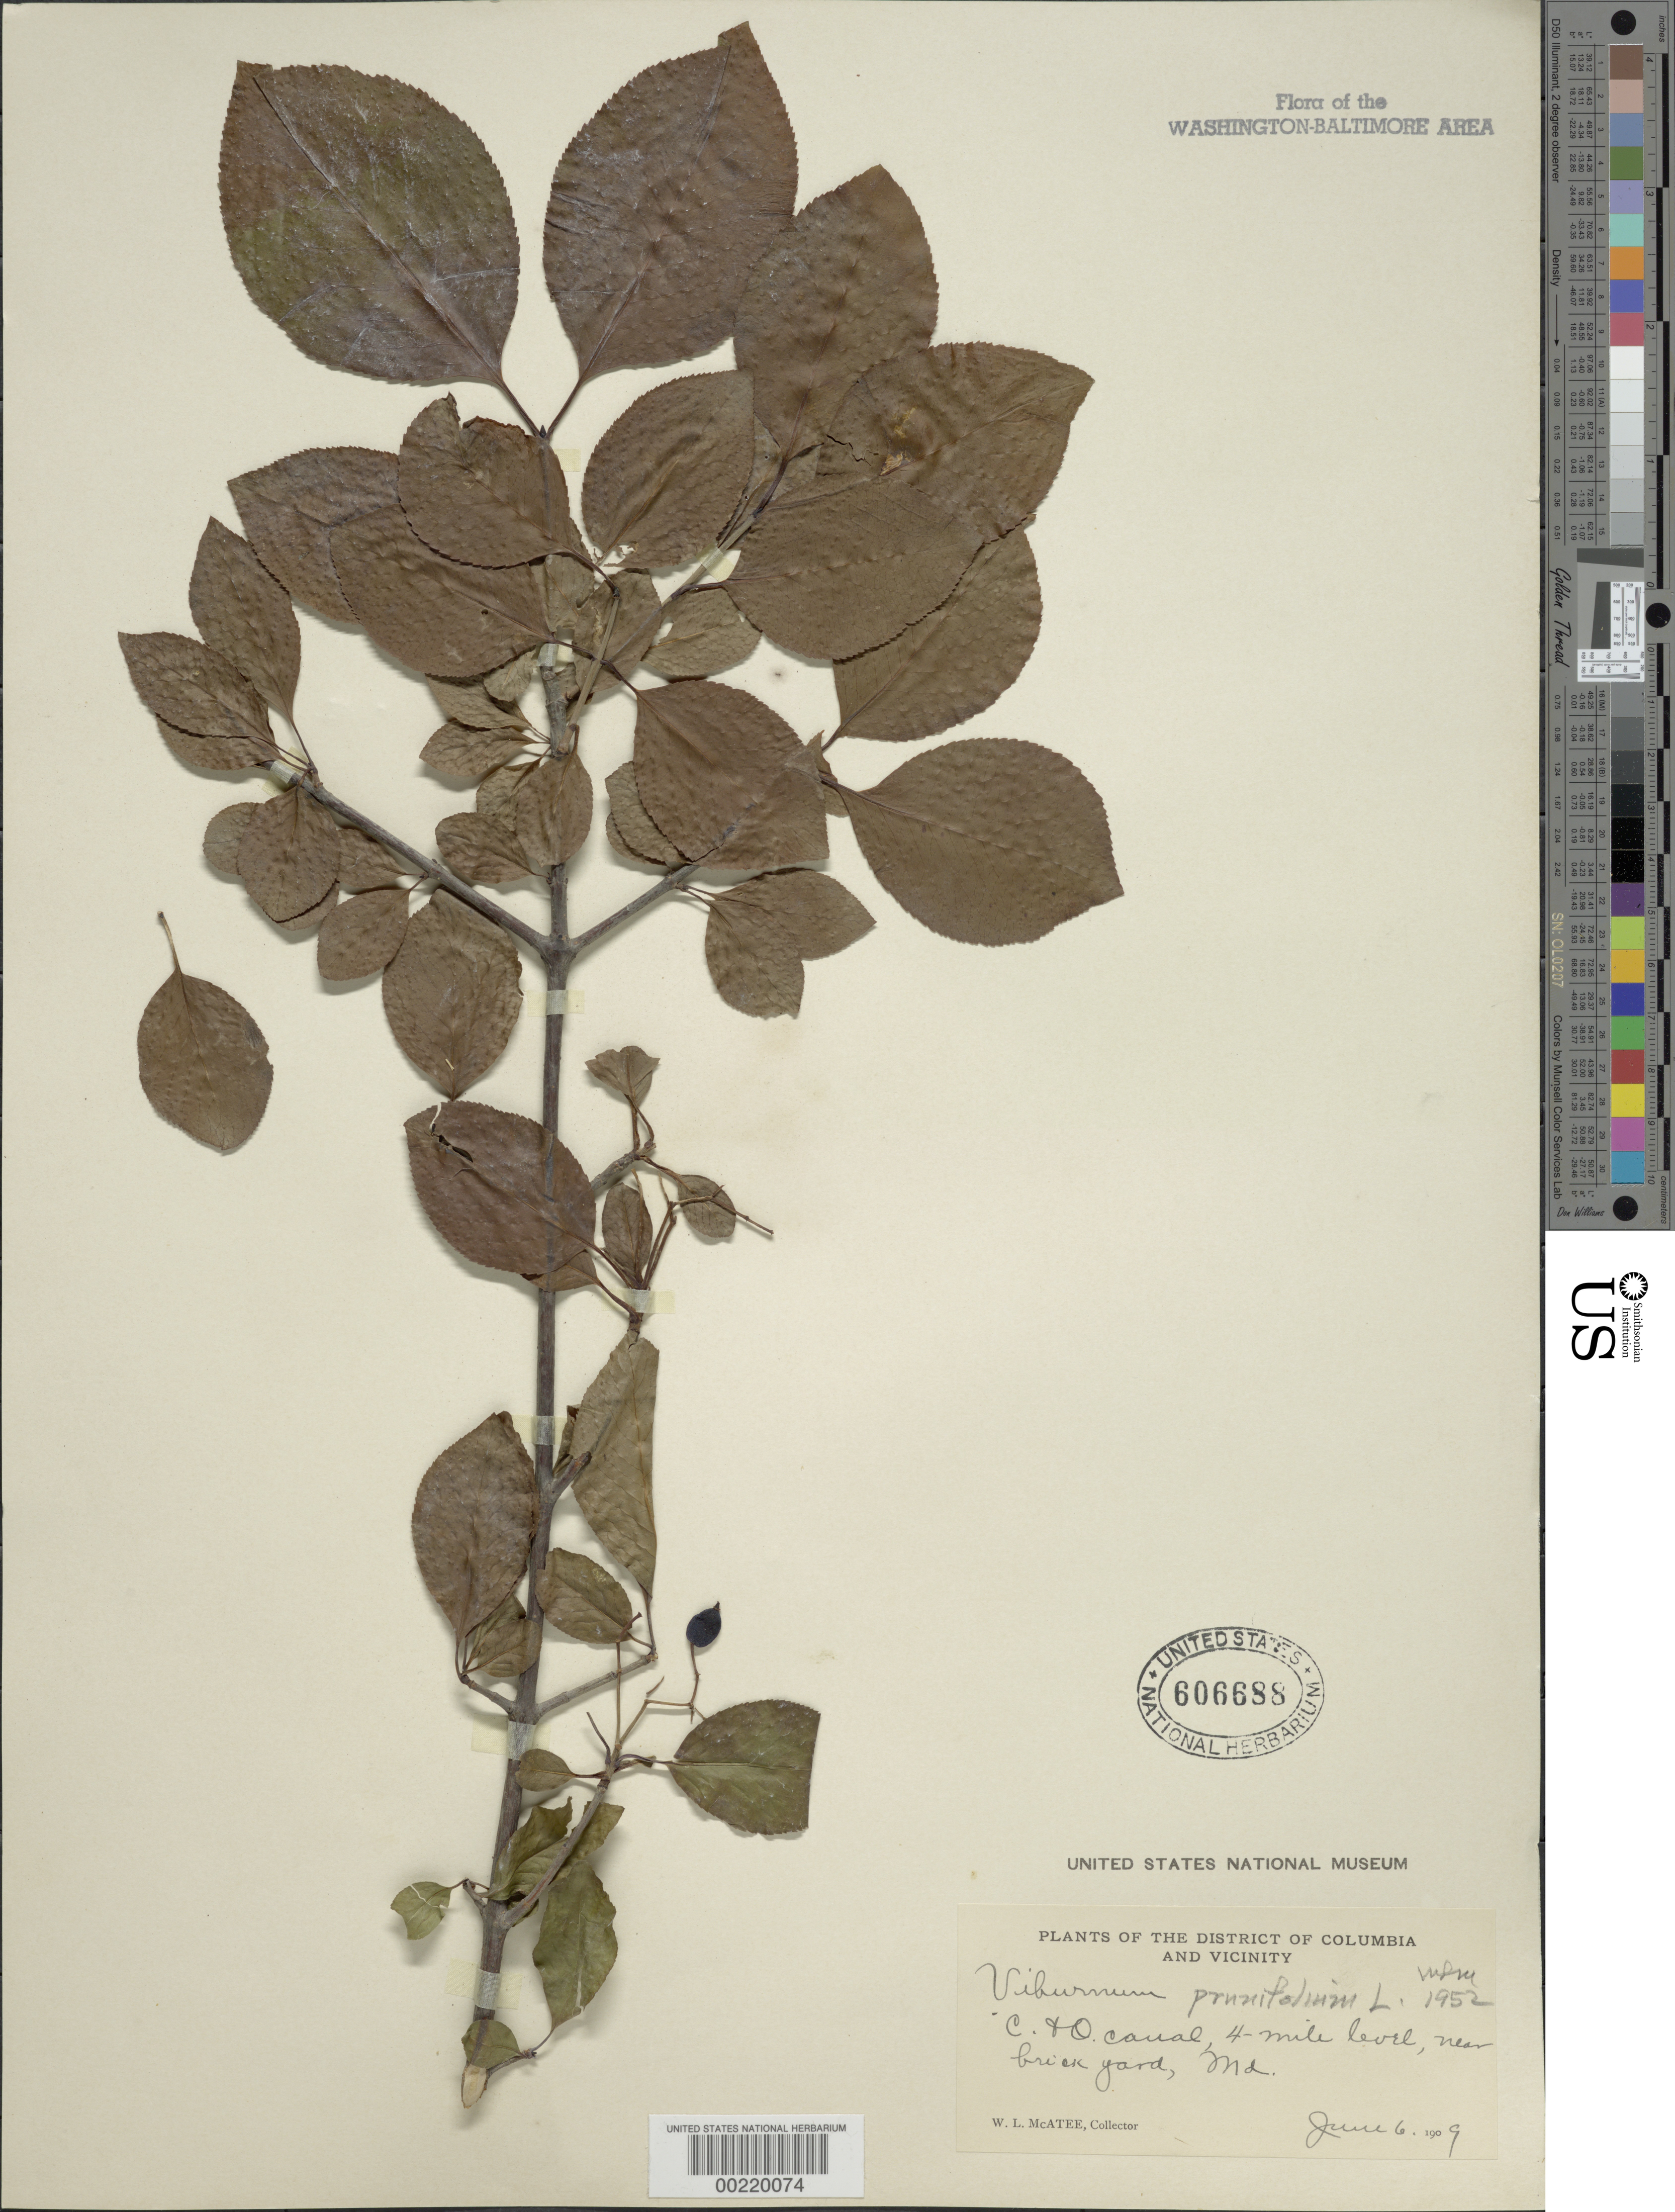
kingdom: Plantae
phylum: Tracheophyta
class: Magnoliopsida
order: Dipsacales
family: Viburnaceae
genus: Viburnum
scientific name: Viburnum prunifolium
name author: L.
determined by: McAtee, W. L.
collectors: W. McAtee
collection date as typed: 06 Jun 1909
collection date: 1909-06-06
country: United States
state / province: Maryland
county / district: Montgomery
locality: C&O Canal, 4-mile Level, near Brick Yard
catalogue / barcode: US 606688